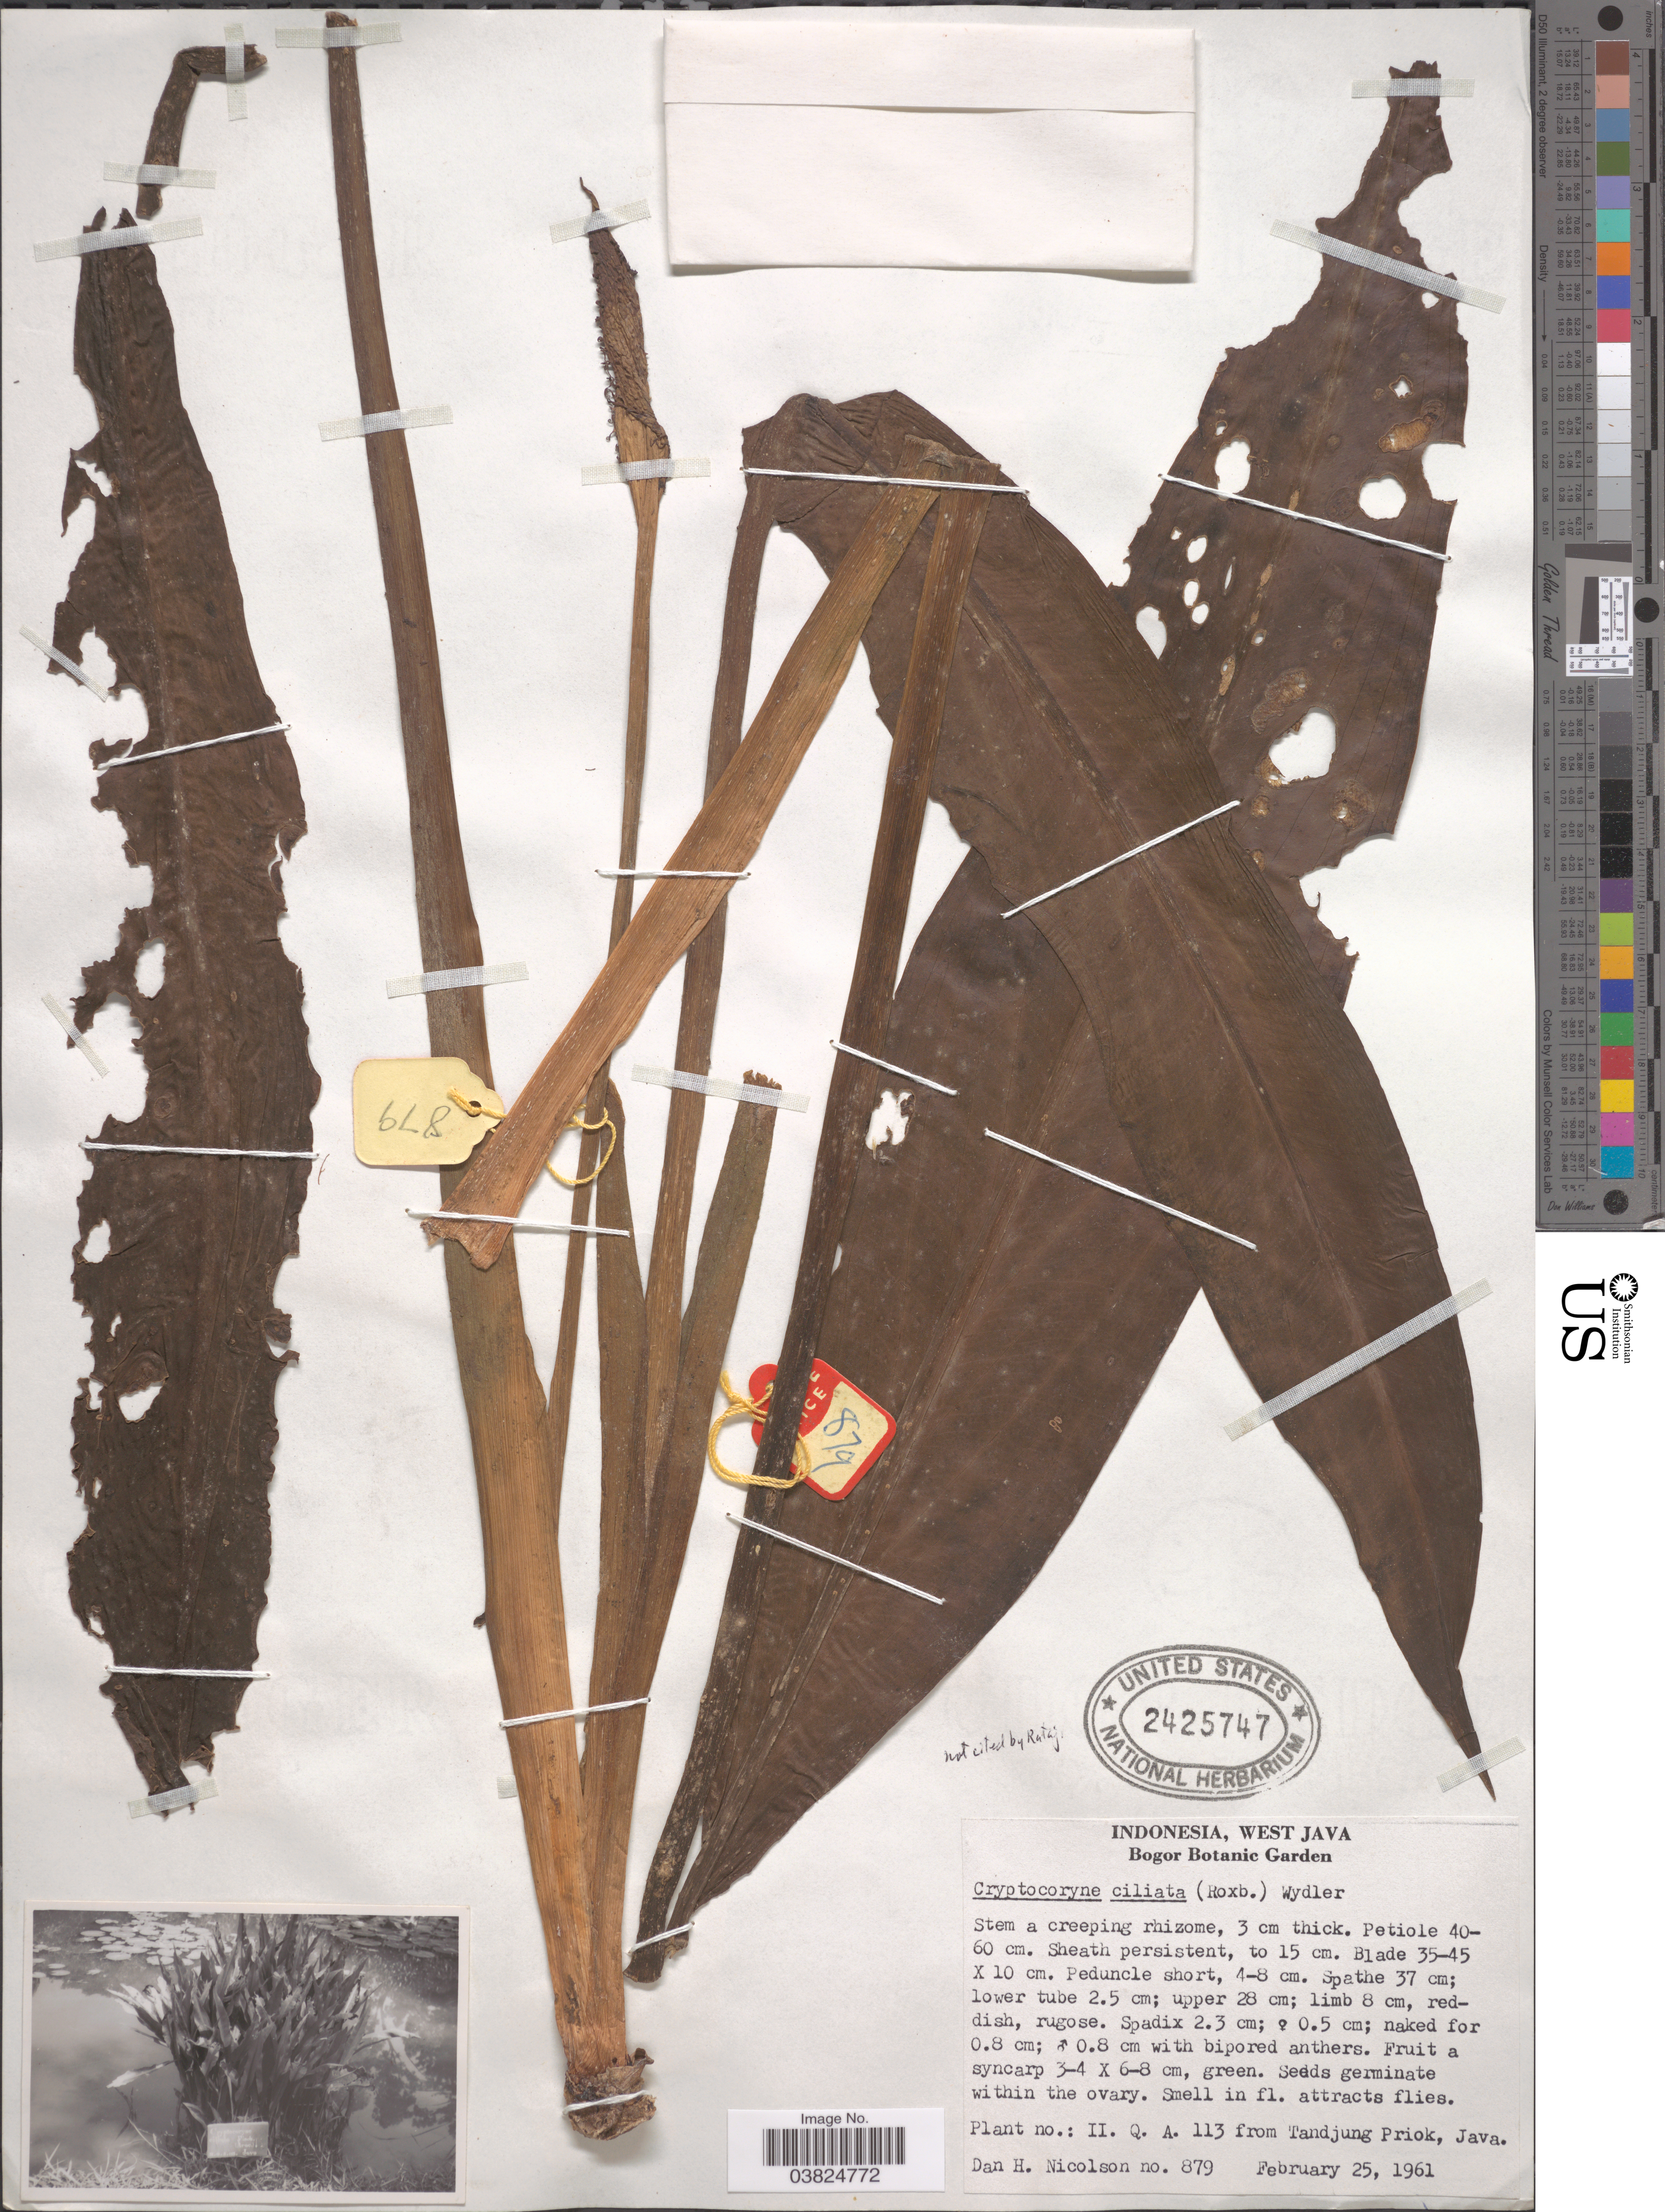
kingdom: Plantae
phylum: Tracheophyta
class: Liliopsida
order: Alismatales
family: Araceae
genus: Cryptocoryne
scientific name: Cryptocoryne ciliata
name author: Fisch. ex Schott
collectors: D. H. Nicolson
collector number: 879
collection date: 1961-02-25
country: Indonesia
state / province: Java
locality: West Java, Bogor Botanic Garden.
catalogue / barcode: US 2425747